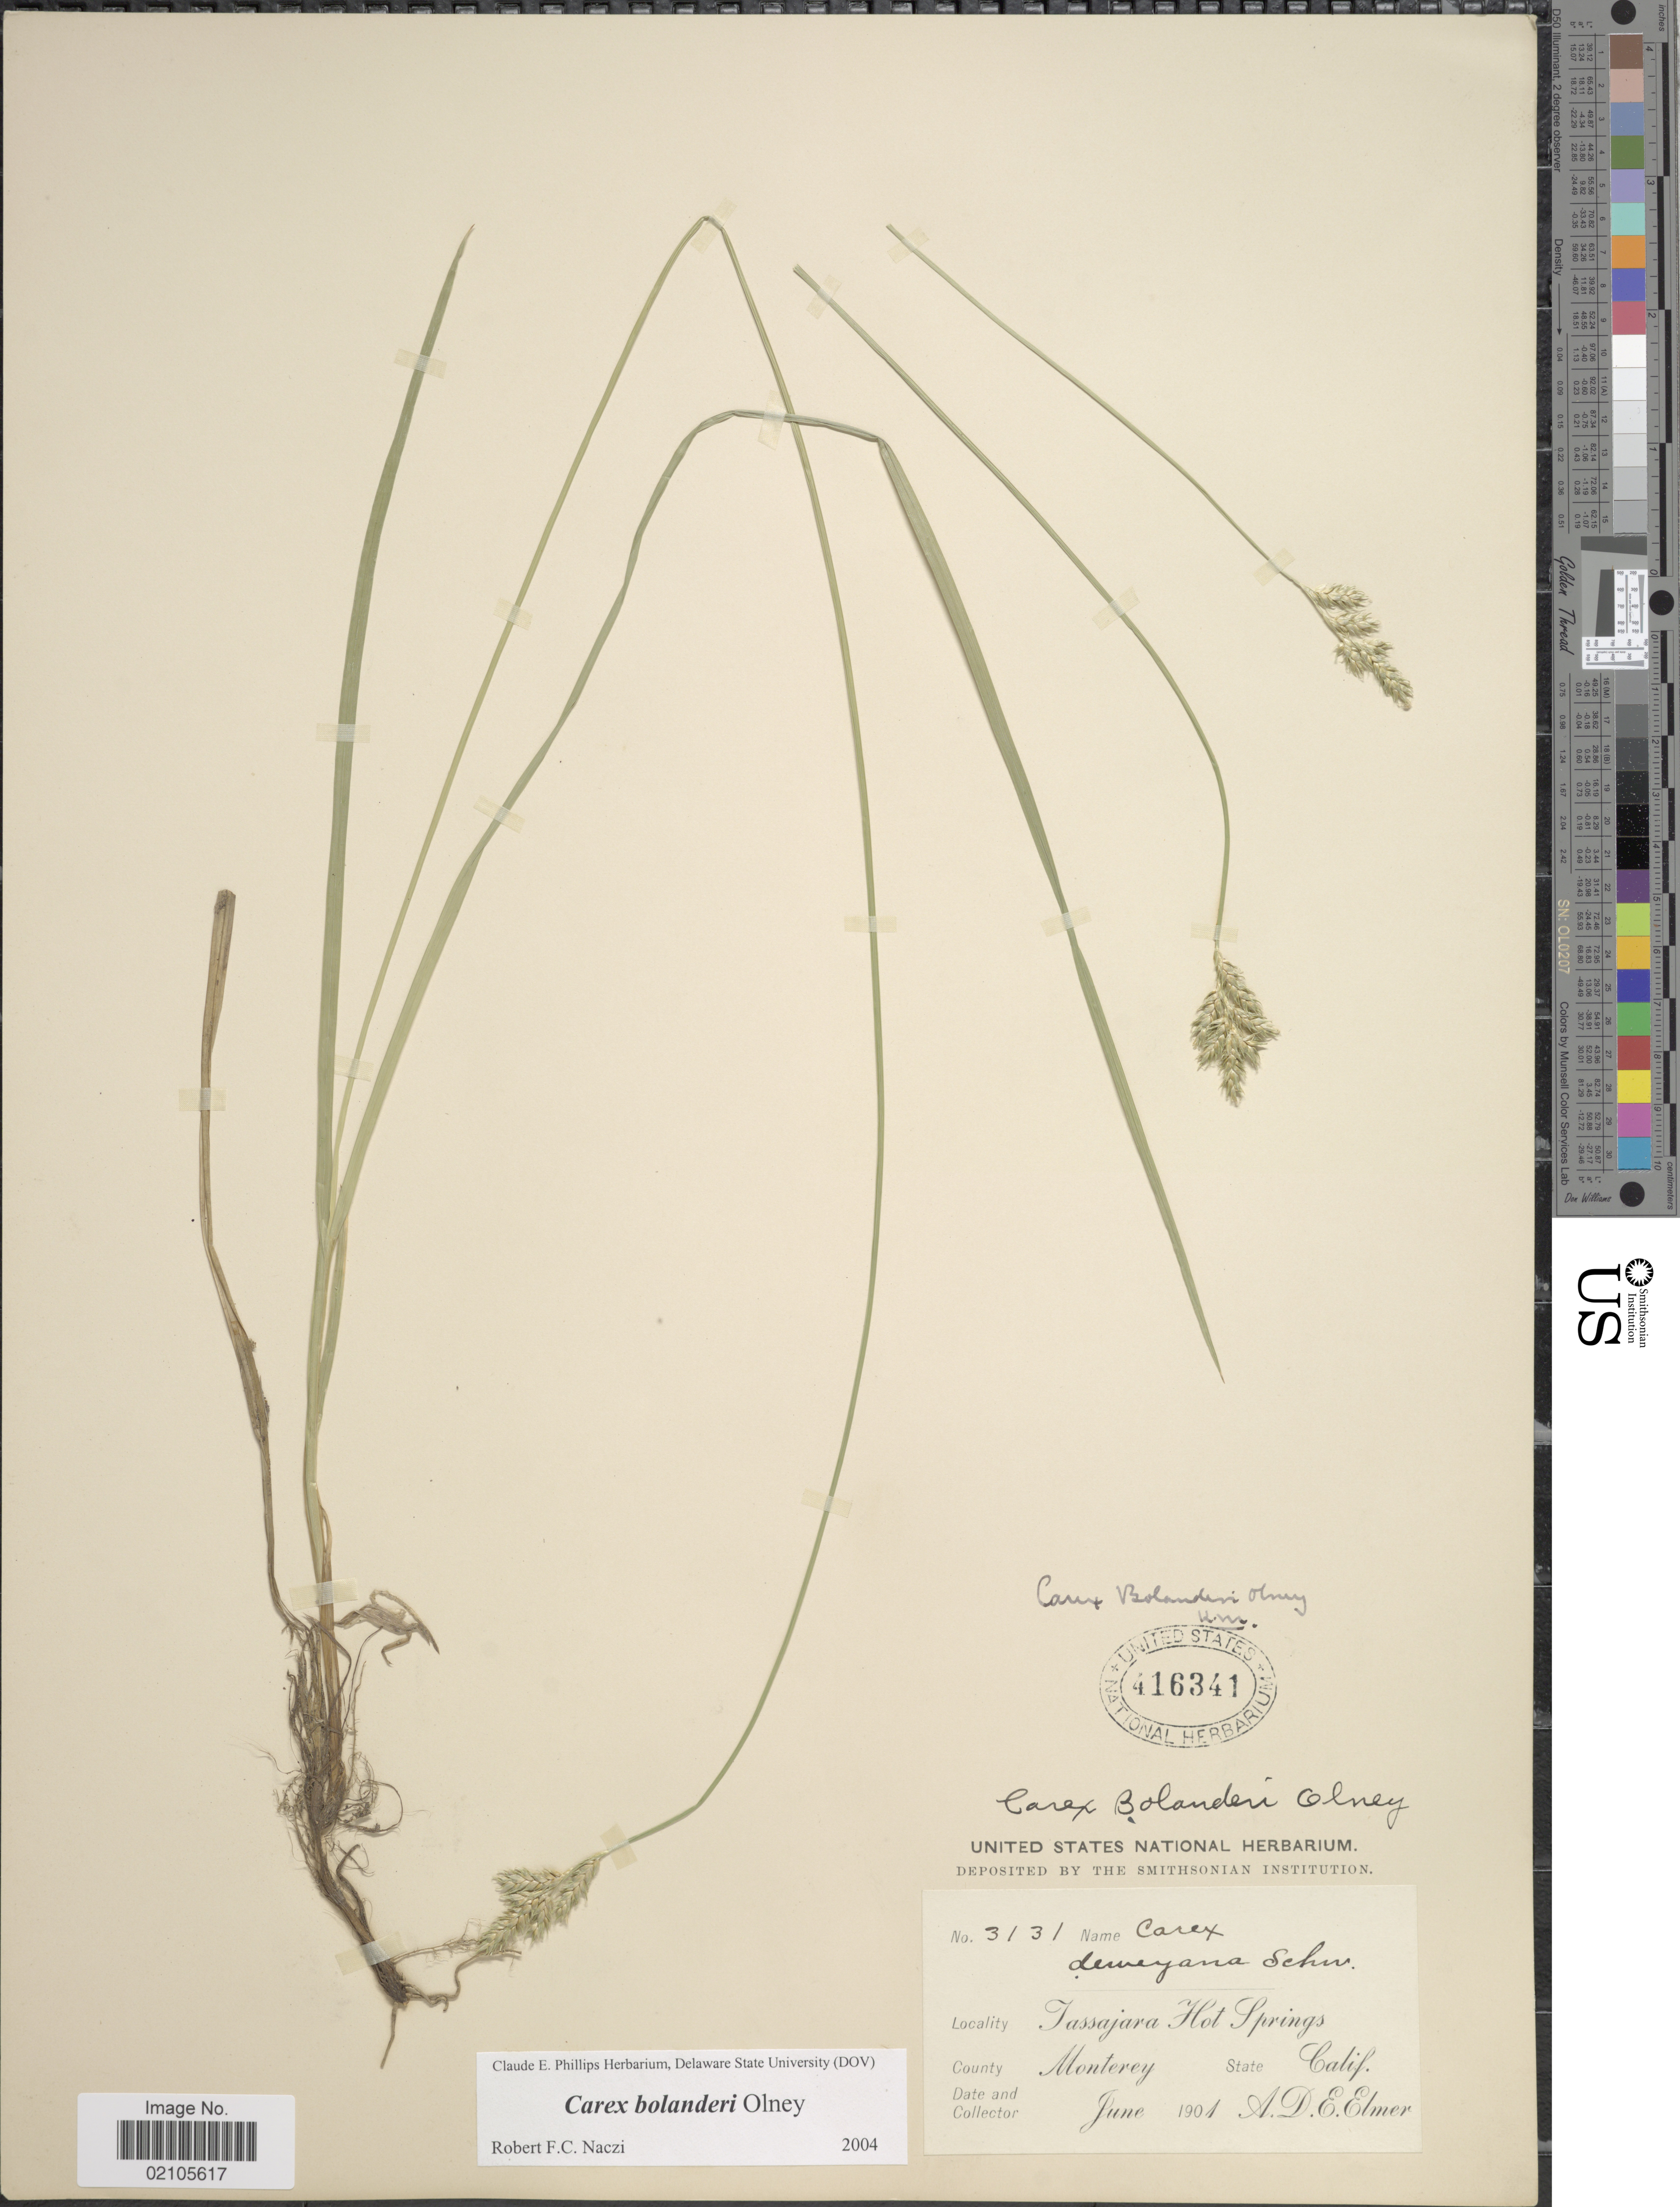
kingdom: Plantae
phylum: Tracheophyta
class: Liliopsida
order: Poales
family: Cyperaceae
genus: Carex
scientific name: Carex bolanderi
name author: Olney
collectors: A. D. E. Elmer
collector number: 3131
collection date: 1901-06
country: United States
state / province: California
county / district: Monterey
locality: Tassajara Hot Springs, County Monterey, State Calif.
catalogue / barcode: US 416341